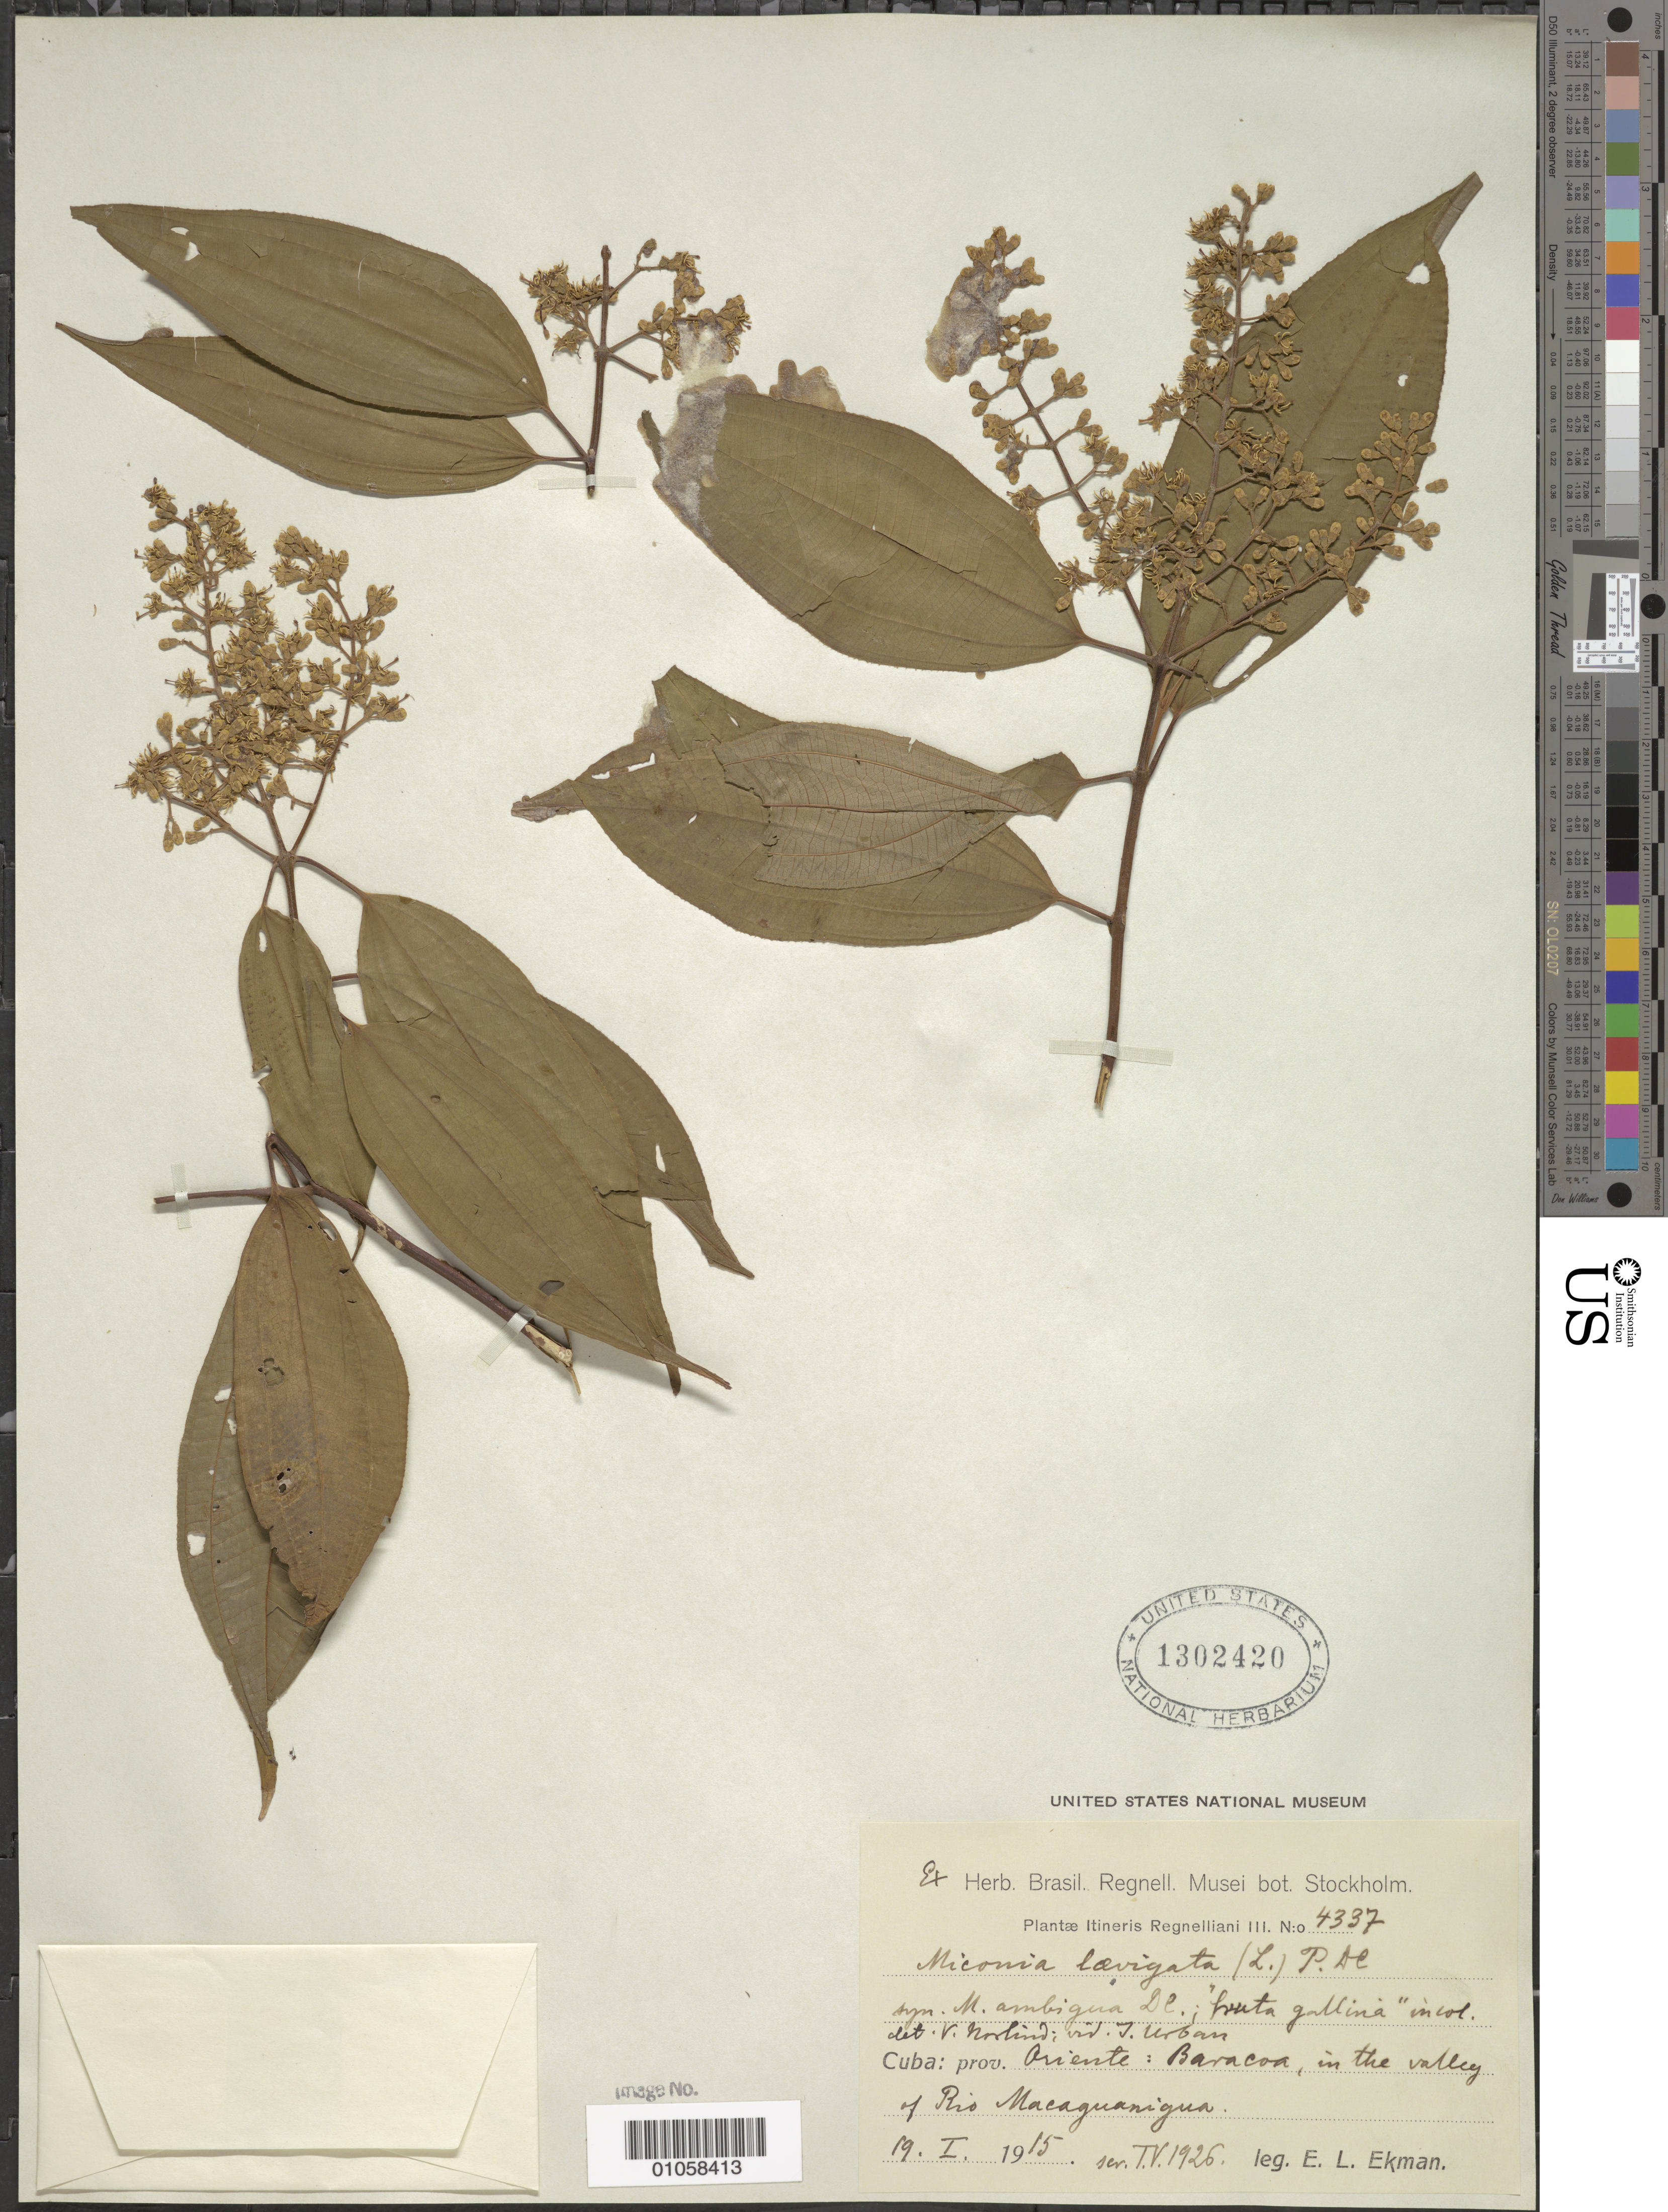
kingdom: Plantae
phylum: Tracheophyta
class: Magnoliopsida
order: Myrtales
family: Melastomataceae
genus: Miconia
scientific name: Miconia laevigata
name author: (L.) D. Don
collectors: E. L. Ekman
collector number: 4337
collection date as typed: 19 Jan 1915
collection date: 1915-01-19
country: Cuba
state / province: Guantanamo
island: Cuba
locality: Baracoa, valley of Río Macaguanigua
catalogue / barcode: US 1302420